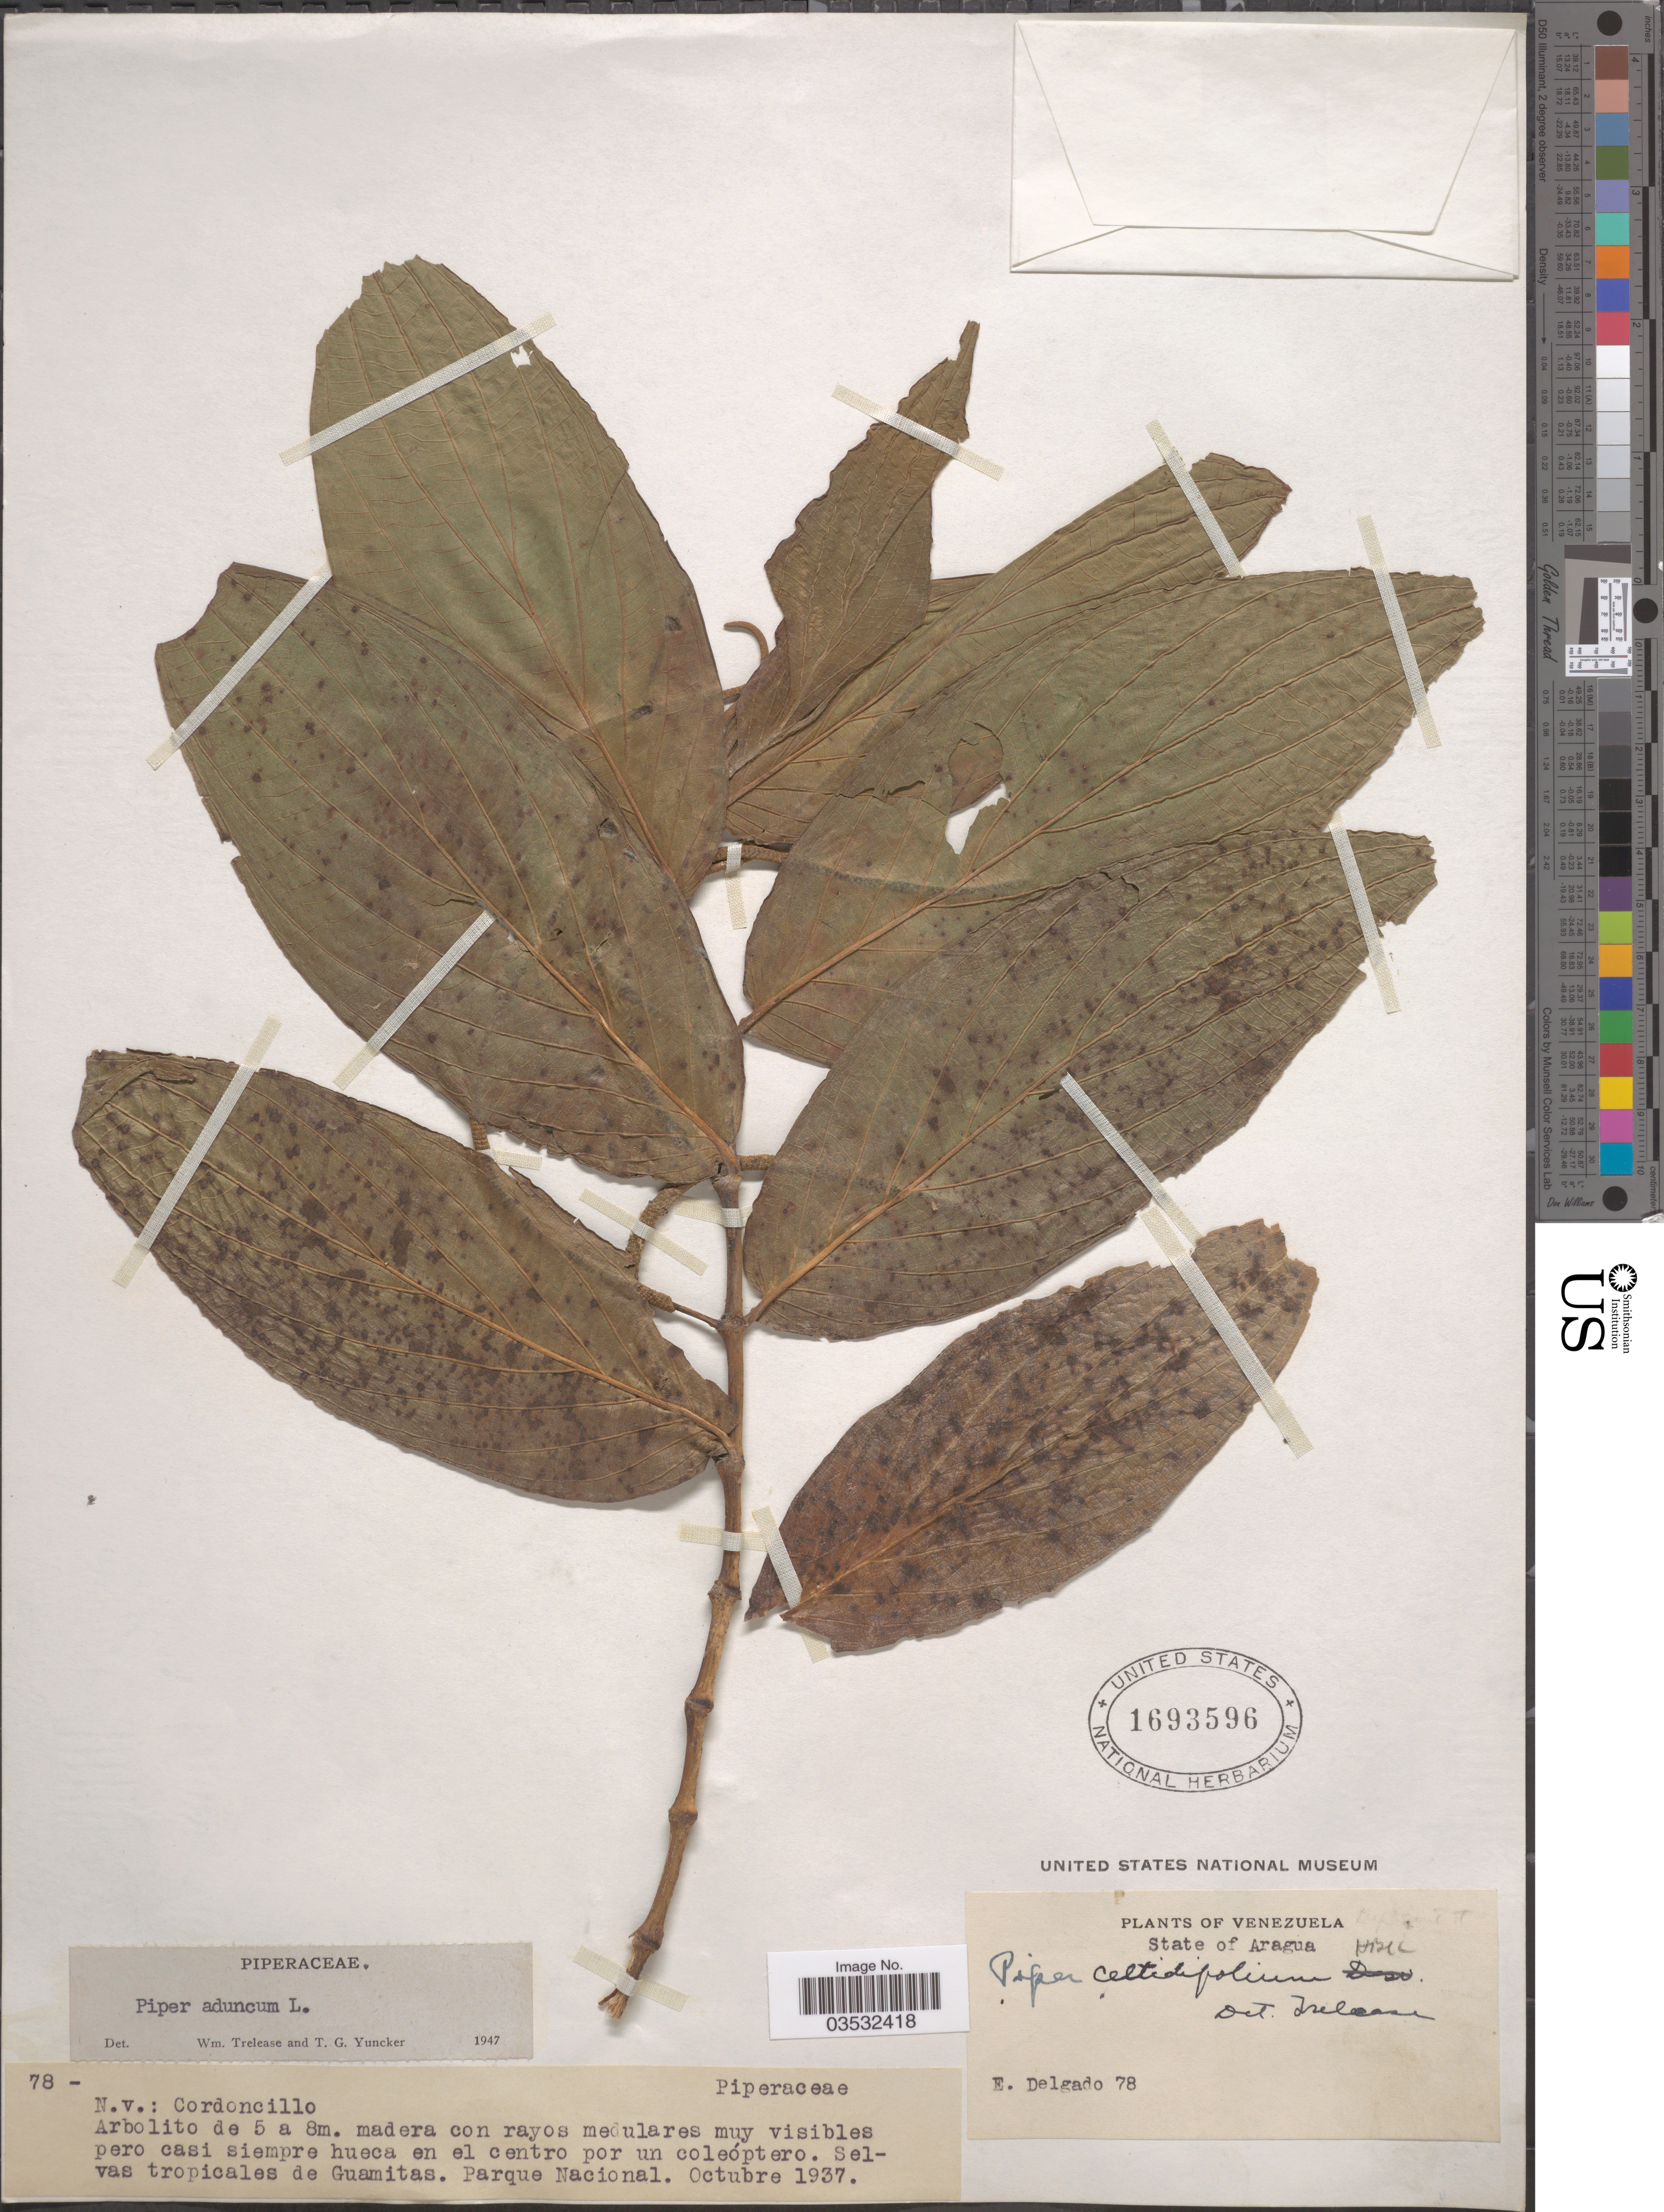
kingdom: Plantae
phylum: Tracheophyta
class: Magnoliopsida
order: Piperales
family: Piperaceae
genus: Piper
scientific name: Piper aduncum var. aduncum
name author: L.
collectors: E. Delgado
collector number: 78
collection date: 1937-10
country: Venezuela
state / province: Aragua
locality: Selvas tropicales de Guamitas. Parque Nacional.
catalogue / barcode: US 1693596